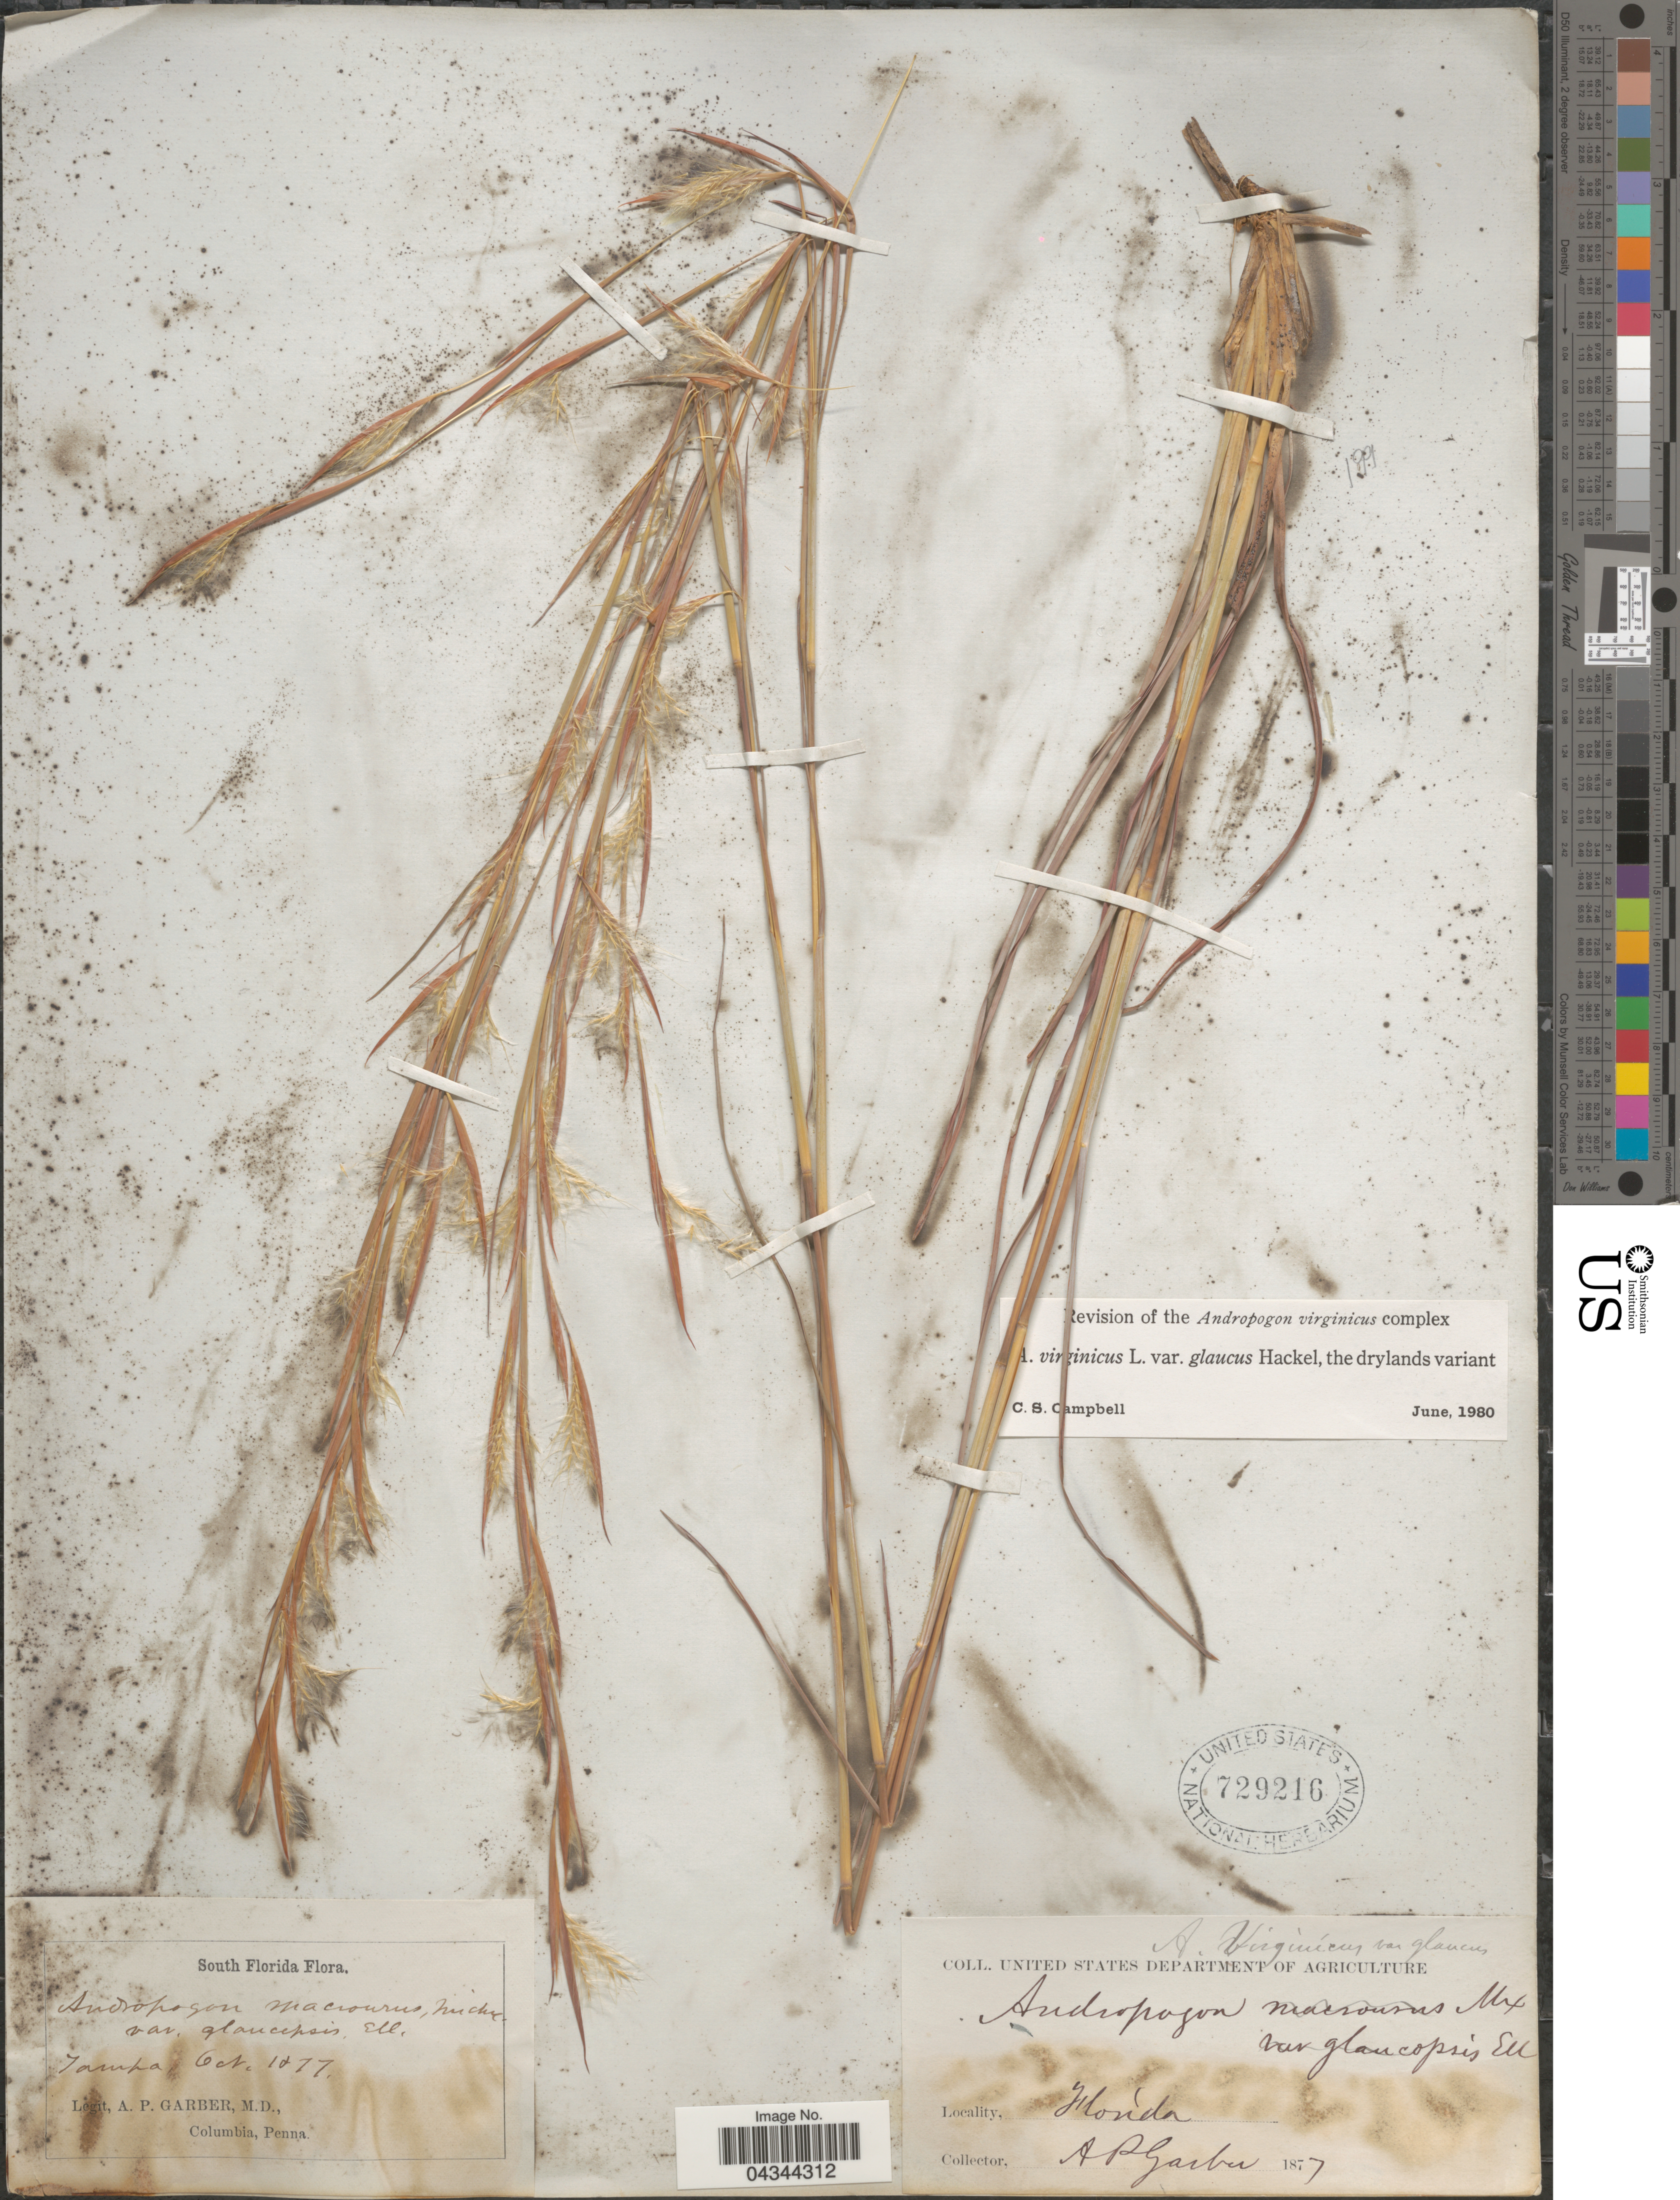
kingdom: Plantae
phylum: Tracheophyta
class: Liliopsida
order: Poales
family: Poaceae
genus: Andropogon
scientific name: Andropogon virginicus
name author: L.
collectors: A. P. Garber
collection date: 1877-10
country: United States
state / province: Florida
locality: South Florida. Tampa.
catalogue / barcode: US 729216